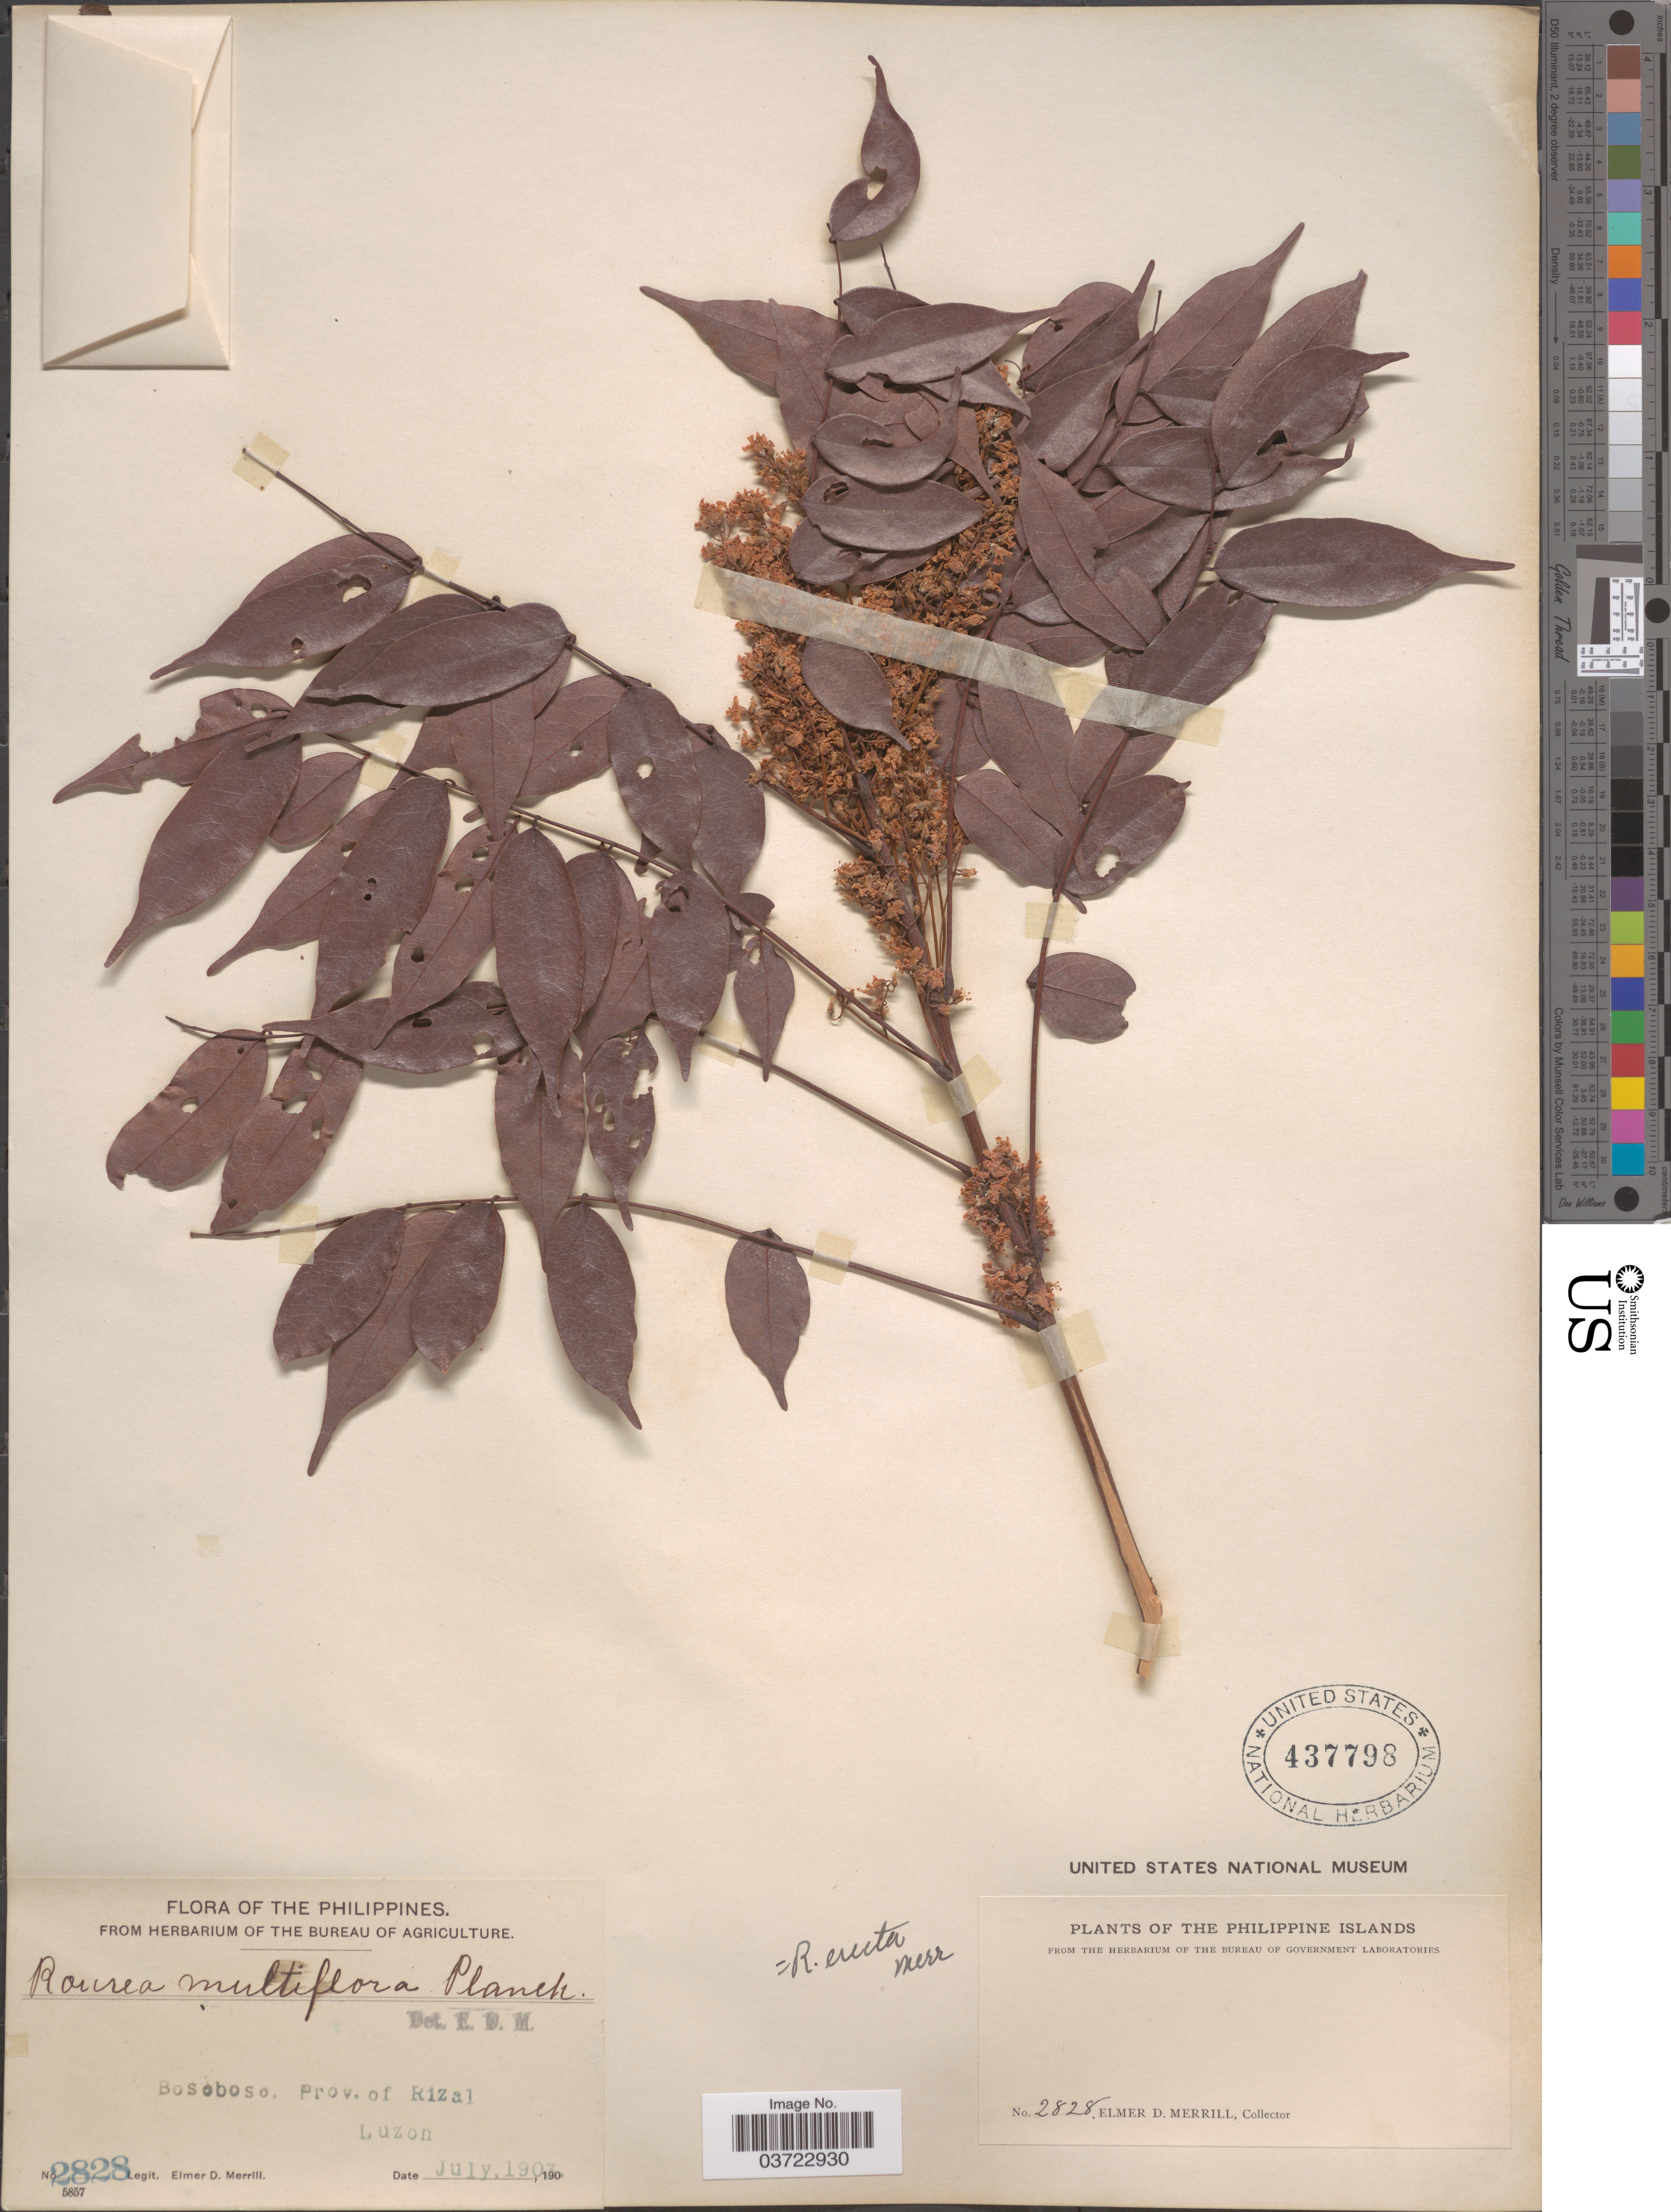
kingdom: Plantae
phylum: Tracheophyta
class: Magnoliopsida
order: Oxalidales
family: Connaraceae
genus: Rourea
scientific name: Rourea erecta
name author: (Blanco) Merr.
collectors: E. D. Merrill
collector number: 2828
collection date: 1903-07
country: Philippines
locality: Bosoboso, Prov. of Rizal. Luzon.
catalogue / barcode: US 437798